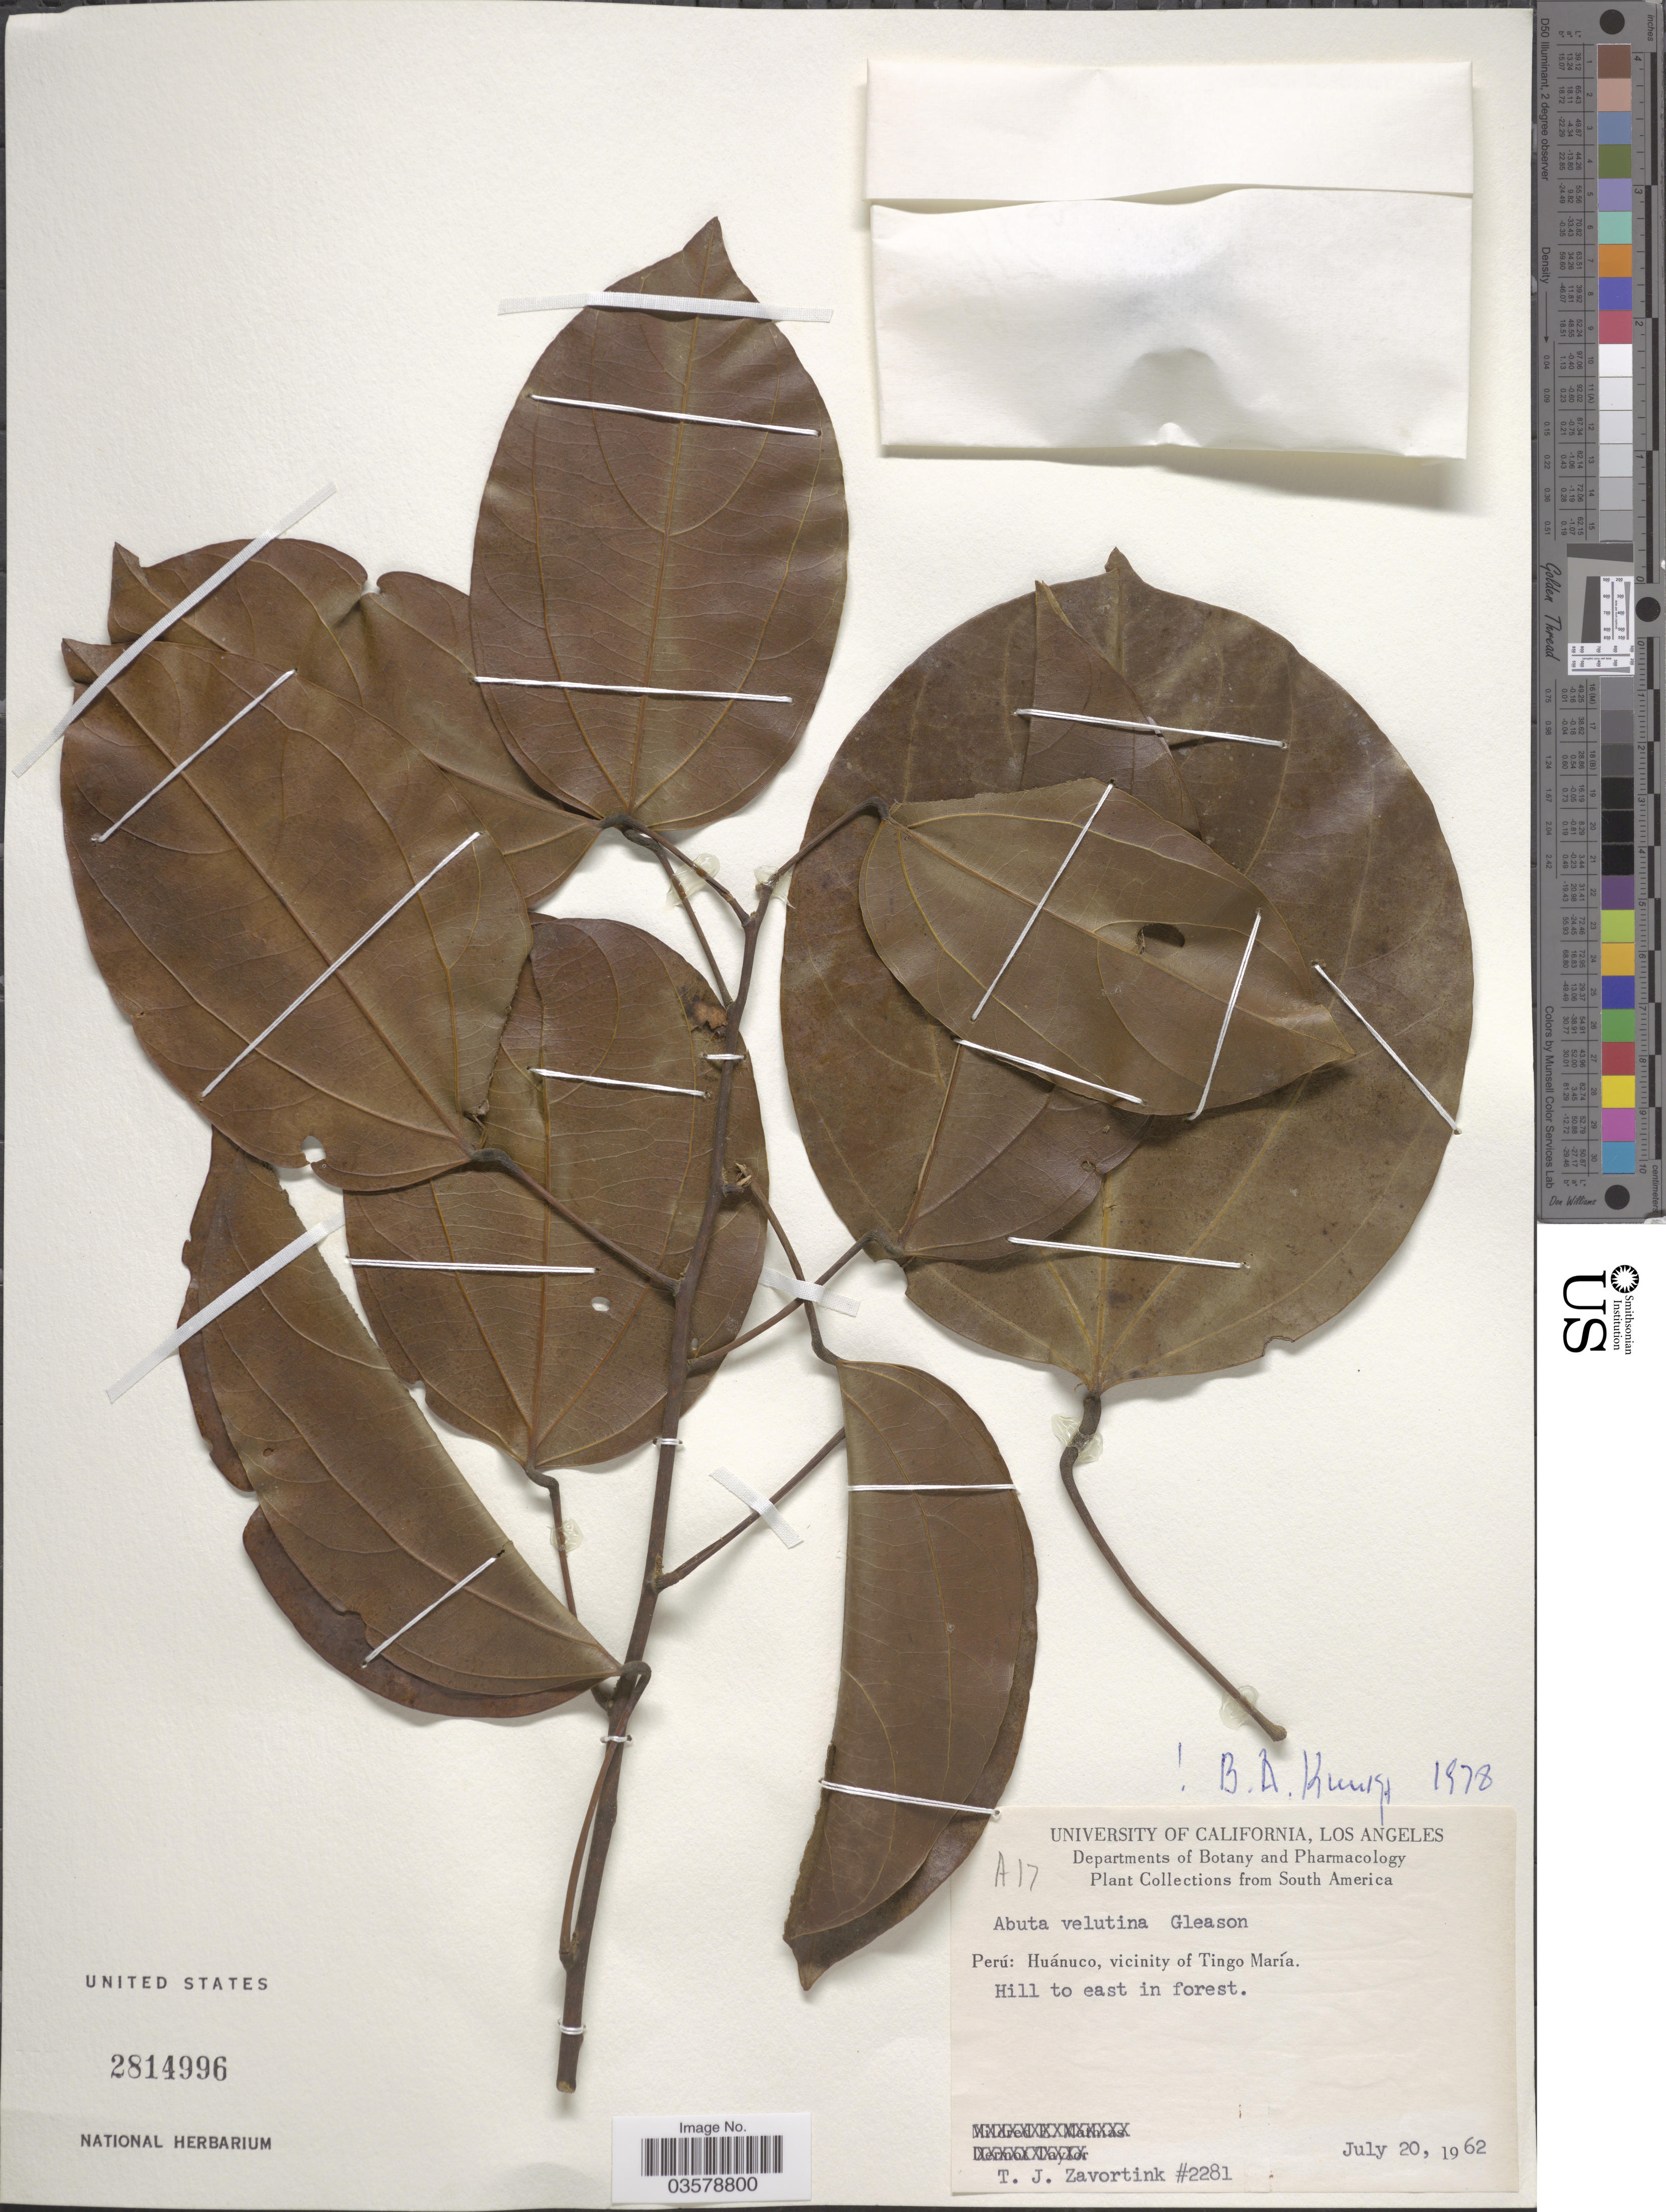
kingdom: Plantae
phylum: Tracheophyta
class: Magnoliopsida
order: Ranunculales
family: Menispermaceae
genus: Abuta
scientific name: Abuta velutina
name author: Gleason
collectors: T. Zavortink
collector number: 2281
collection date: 1962-07-20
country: Peru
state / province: Huánuco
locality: Vicinity of Tingo María. Hill to east in forest.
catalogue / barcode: US 2814996